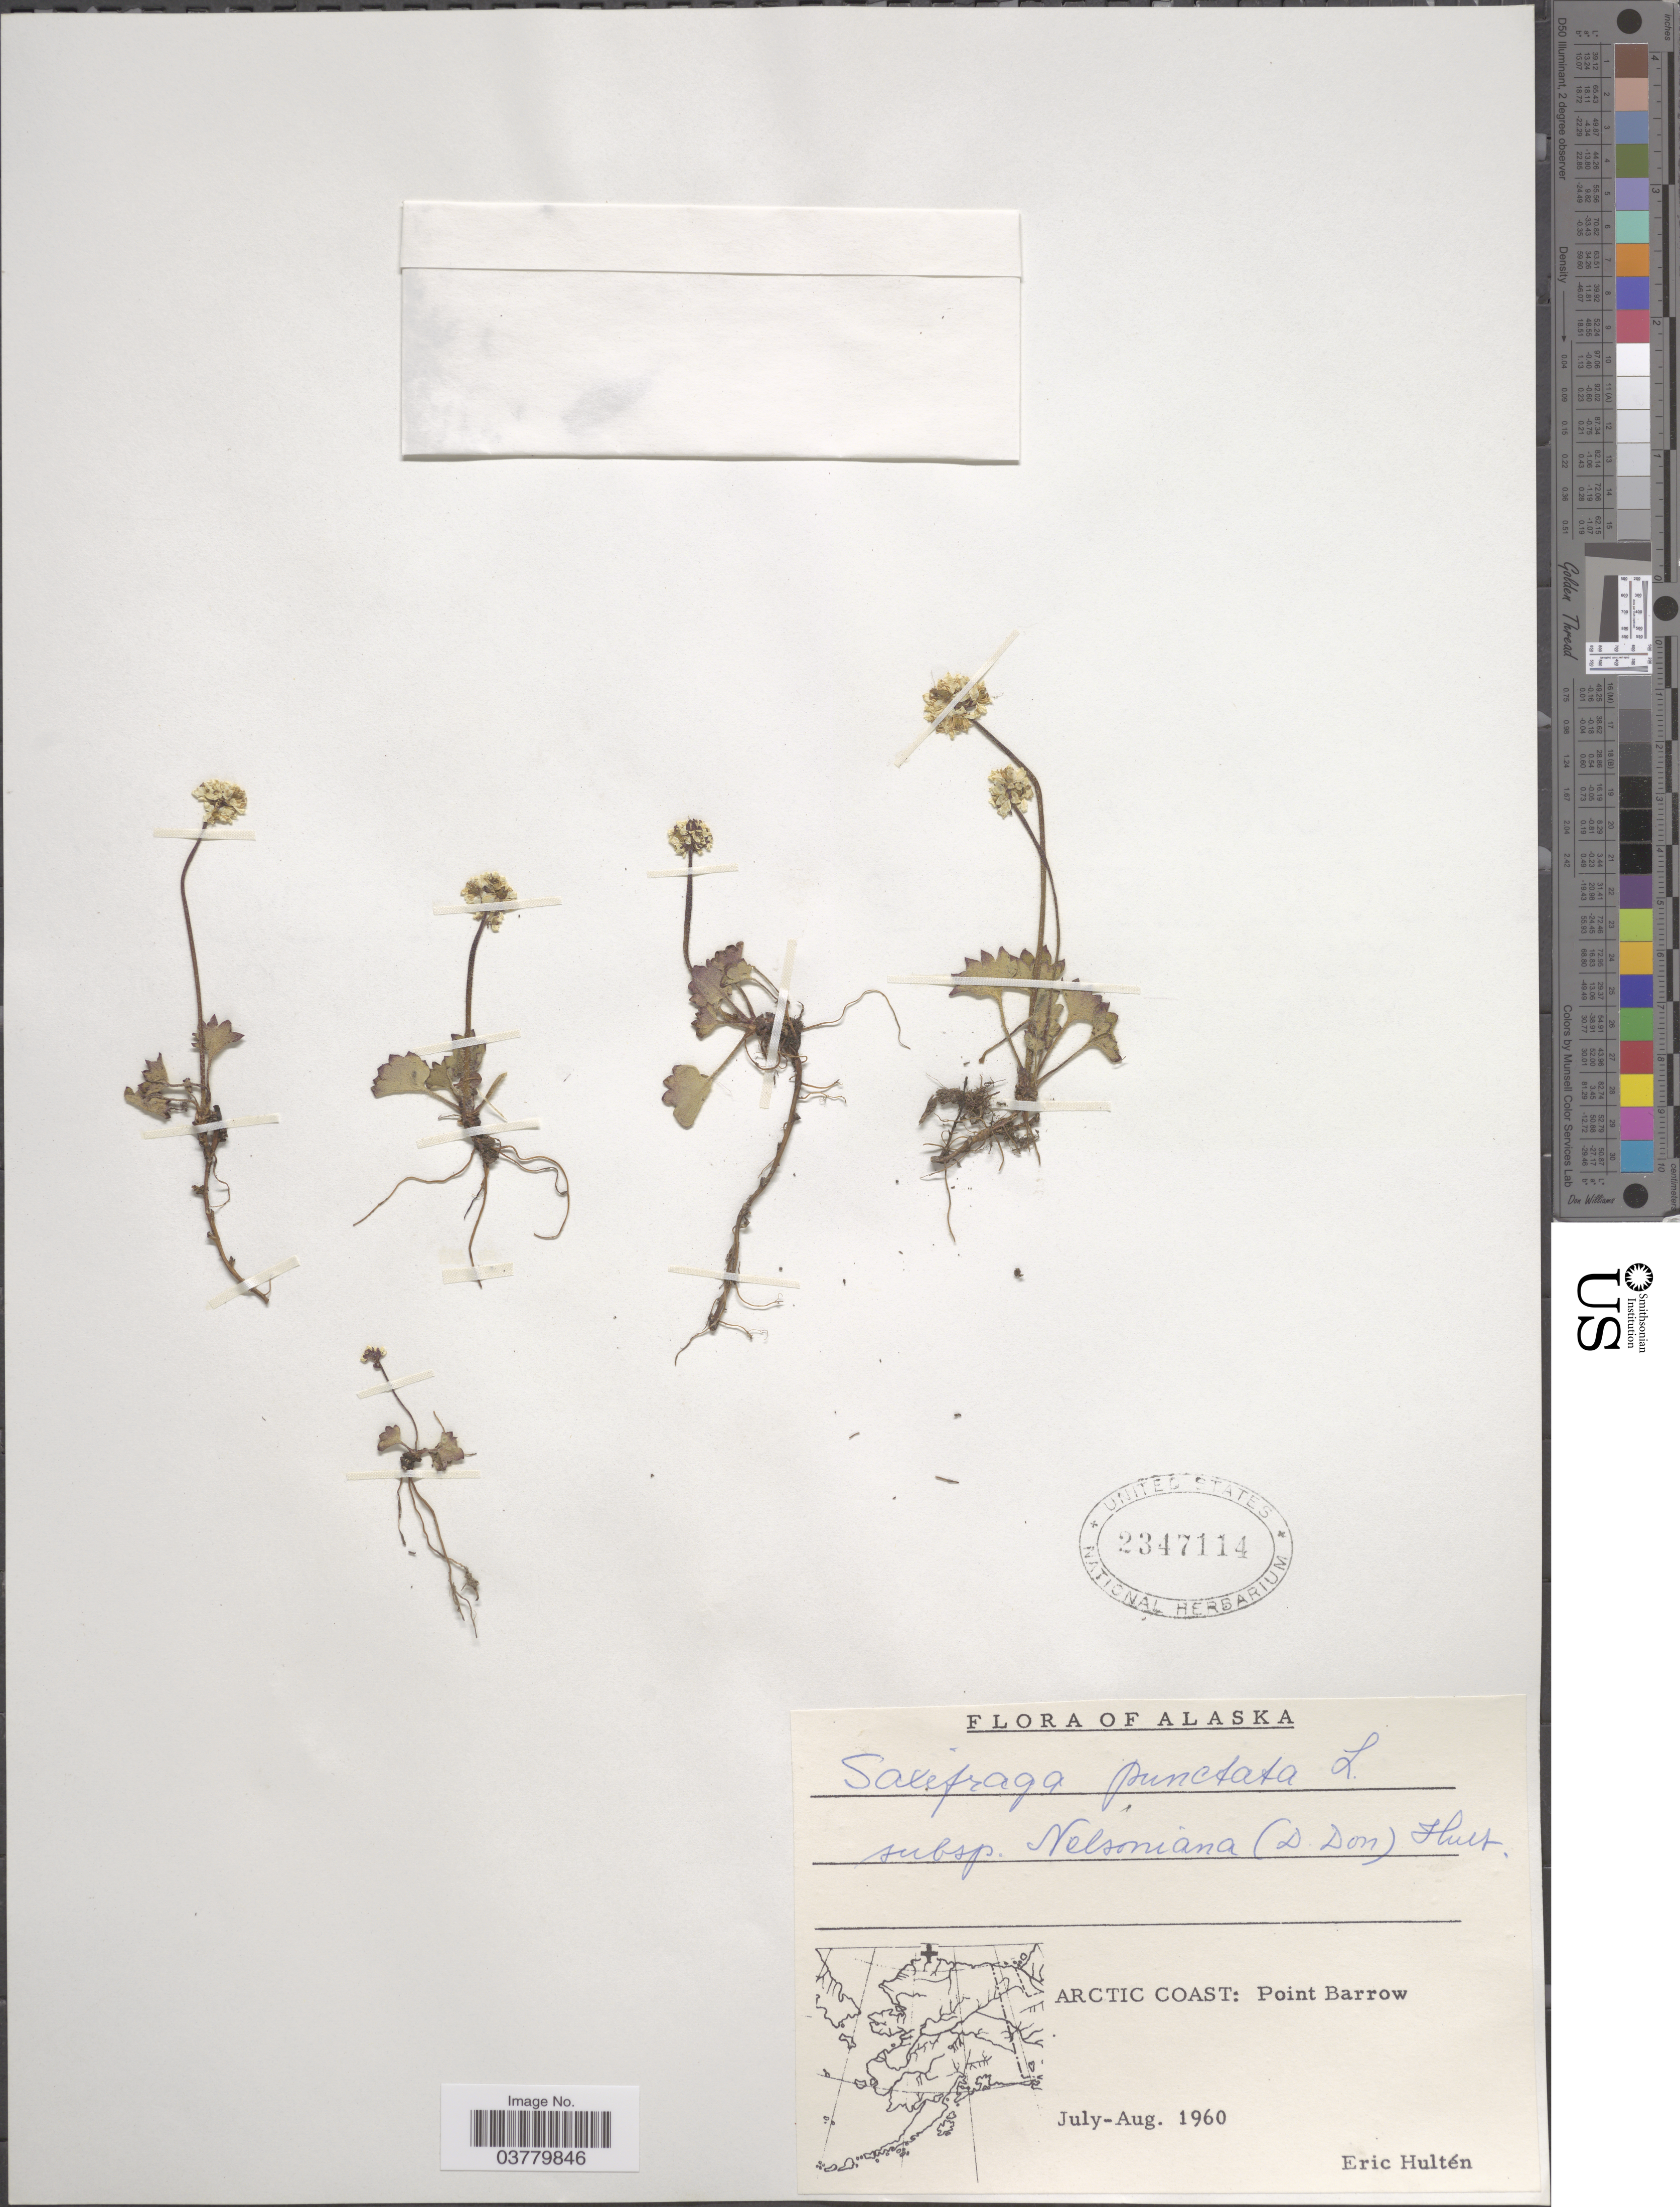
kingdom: Plantae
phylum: Tracheophyta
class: Magnoliopsida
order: Saxifragales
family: Saxifragaceae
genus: Micranthes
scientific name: Micranthes nelsoniana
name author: (D. Don) Small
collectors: E. G. Hultén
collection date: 1960-07/1960-08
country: United States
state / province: Alaska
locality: Arctic Coast: Point Barrow.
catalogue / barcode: US 2347114